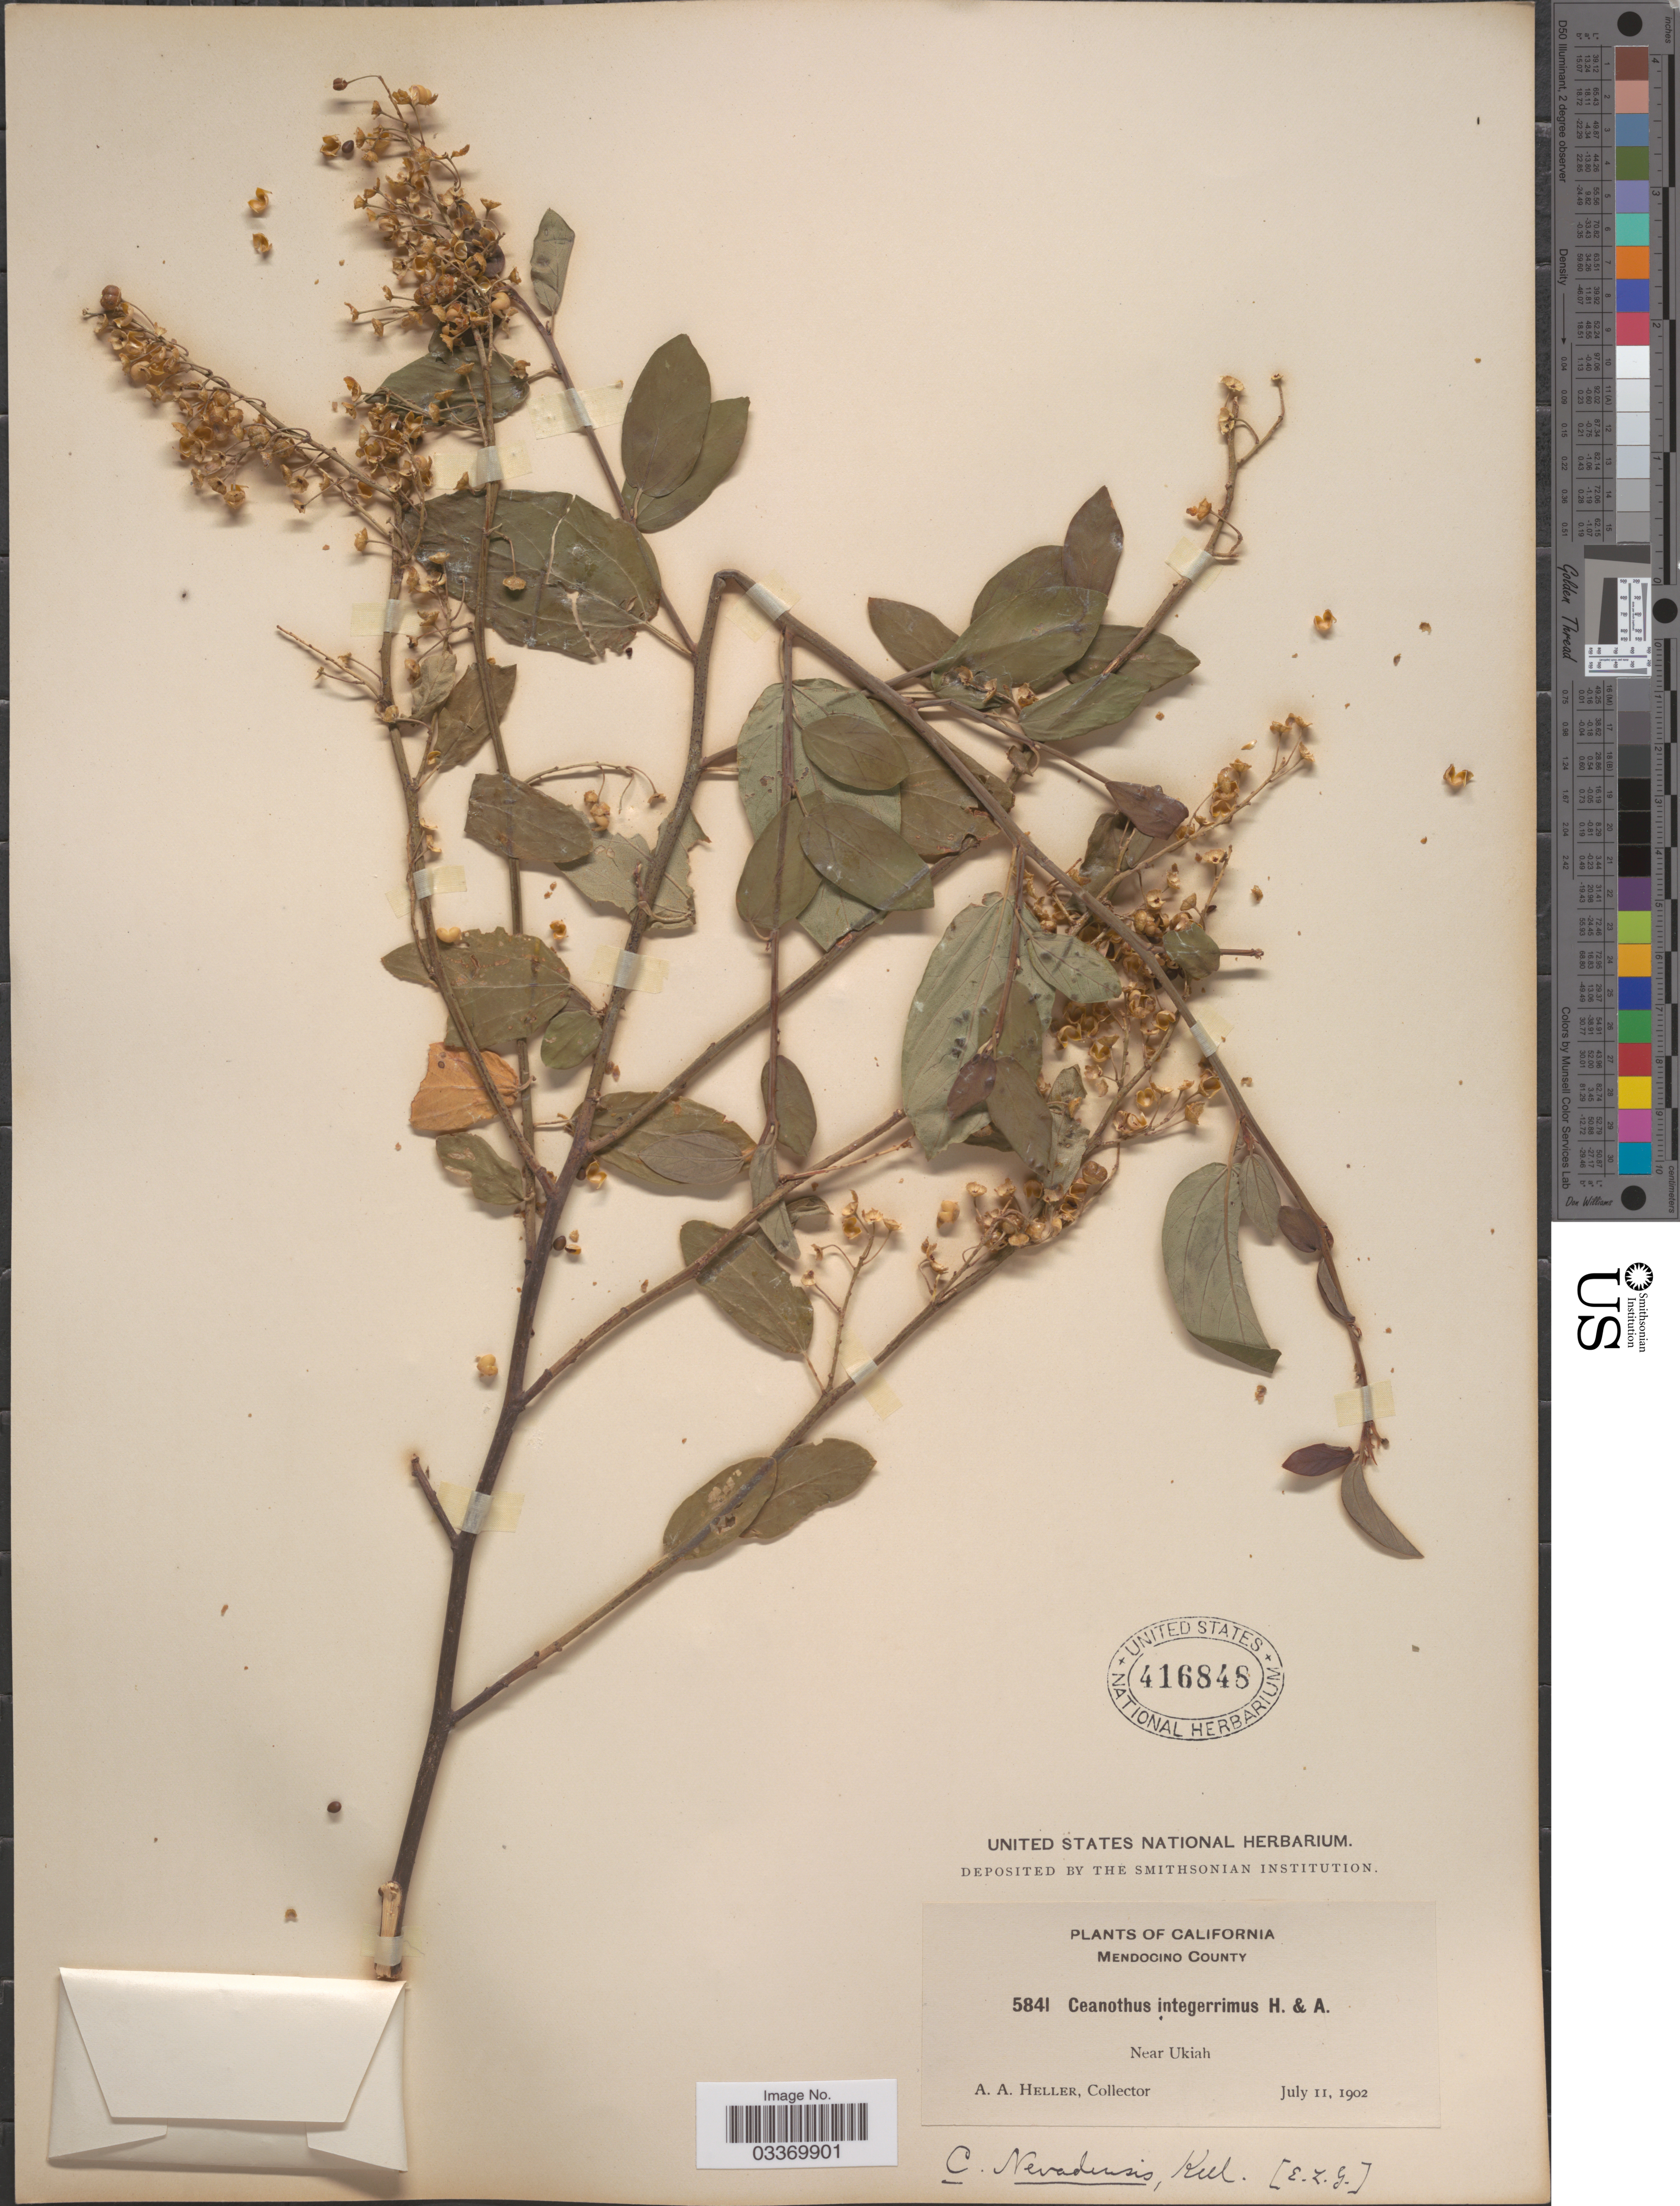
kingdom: Plantae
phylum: Tracheophyta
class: Magnoliopsida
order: Rosales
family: Rhamnaceae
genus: Ceanothus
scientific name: Ceanothus nevadensis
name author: Kellogg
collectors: A. A. Heller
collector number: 5841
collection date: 1902-07-11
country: United States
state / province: California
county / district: Mendocino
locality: Mendocino County. Near Ukiah.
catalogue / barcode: US 416848